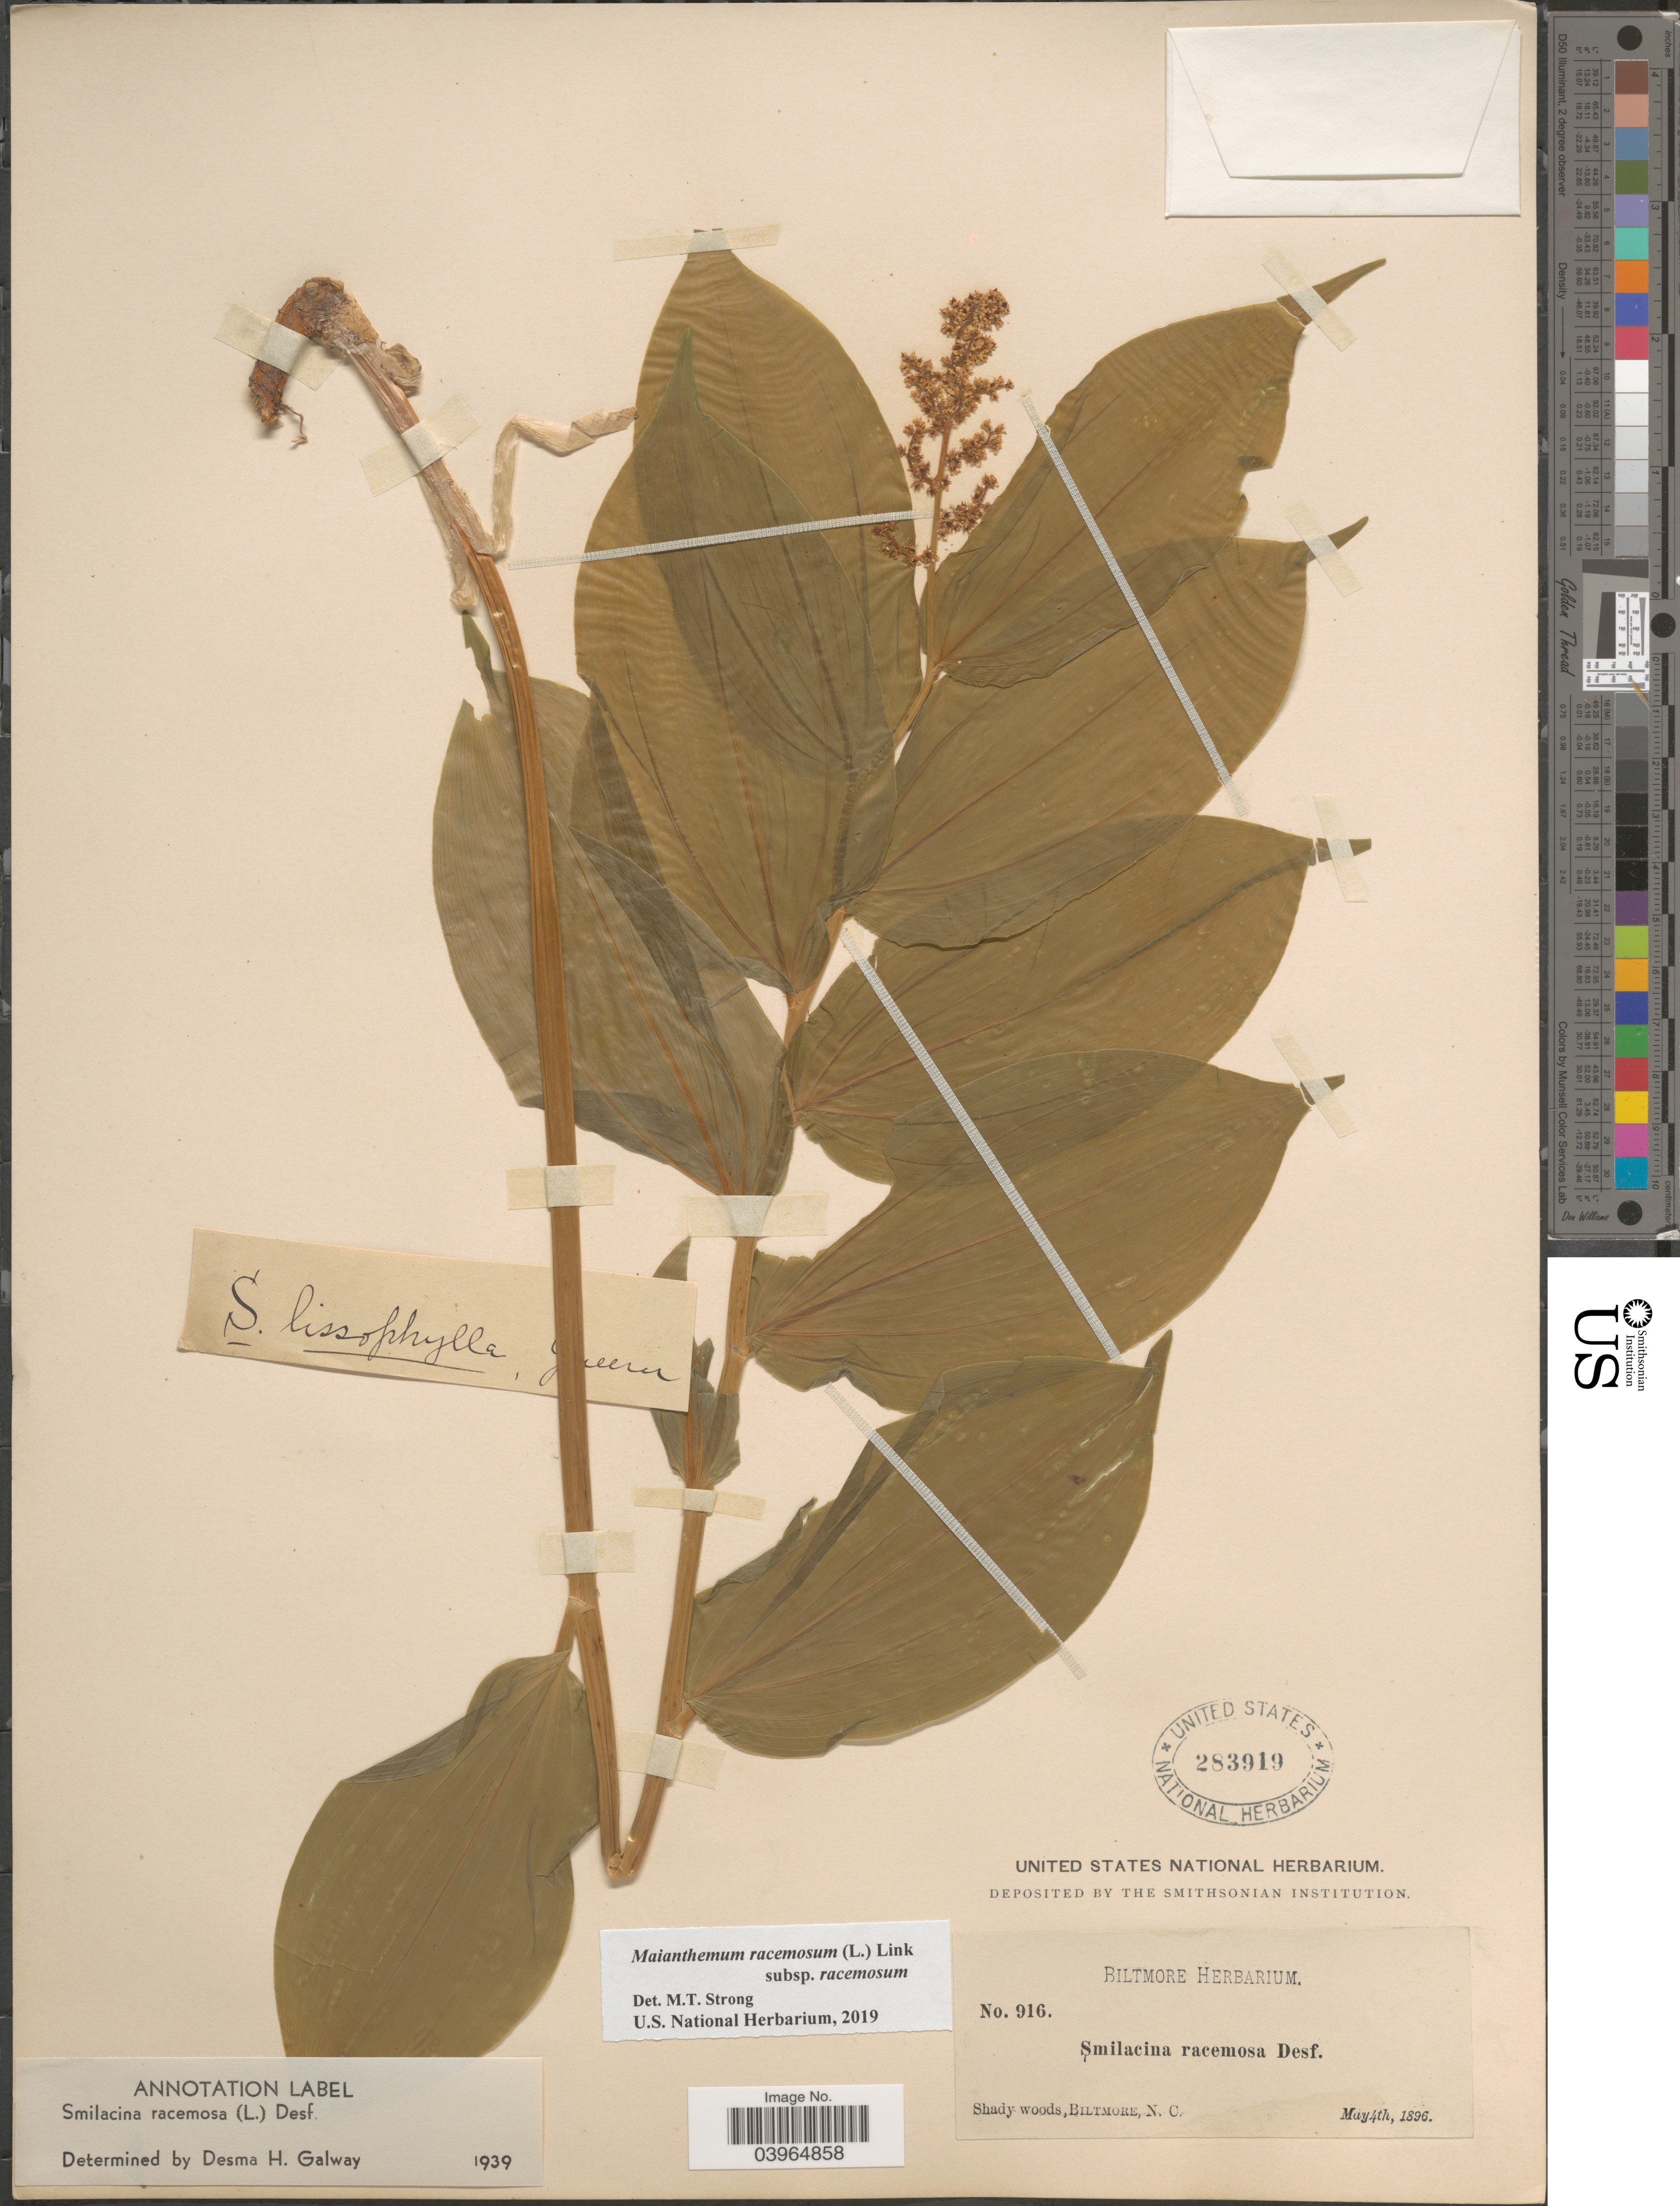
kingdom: Plantae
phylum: Tracheophyta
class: Liliopsida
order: Asparagales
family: Asparagaceae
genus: Maianthemum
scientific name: Maianthemum racemosum subsp. racemosum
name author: (L.) Link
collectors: ex herb. Biltmore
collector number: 916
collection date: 1896-05-04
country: United States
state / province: North Carolina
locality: Biltmore.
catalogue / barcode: US 283919